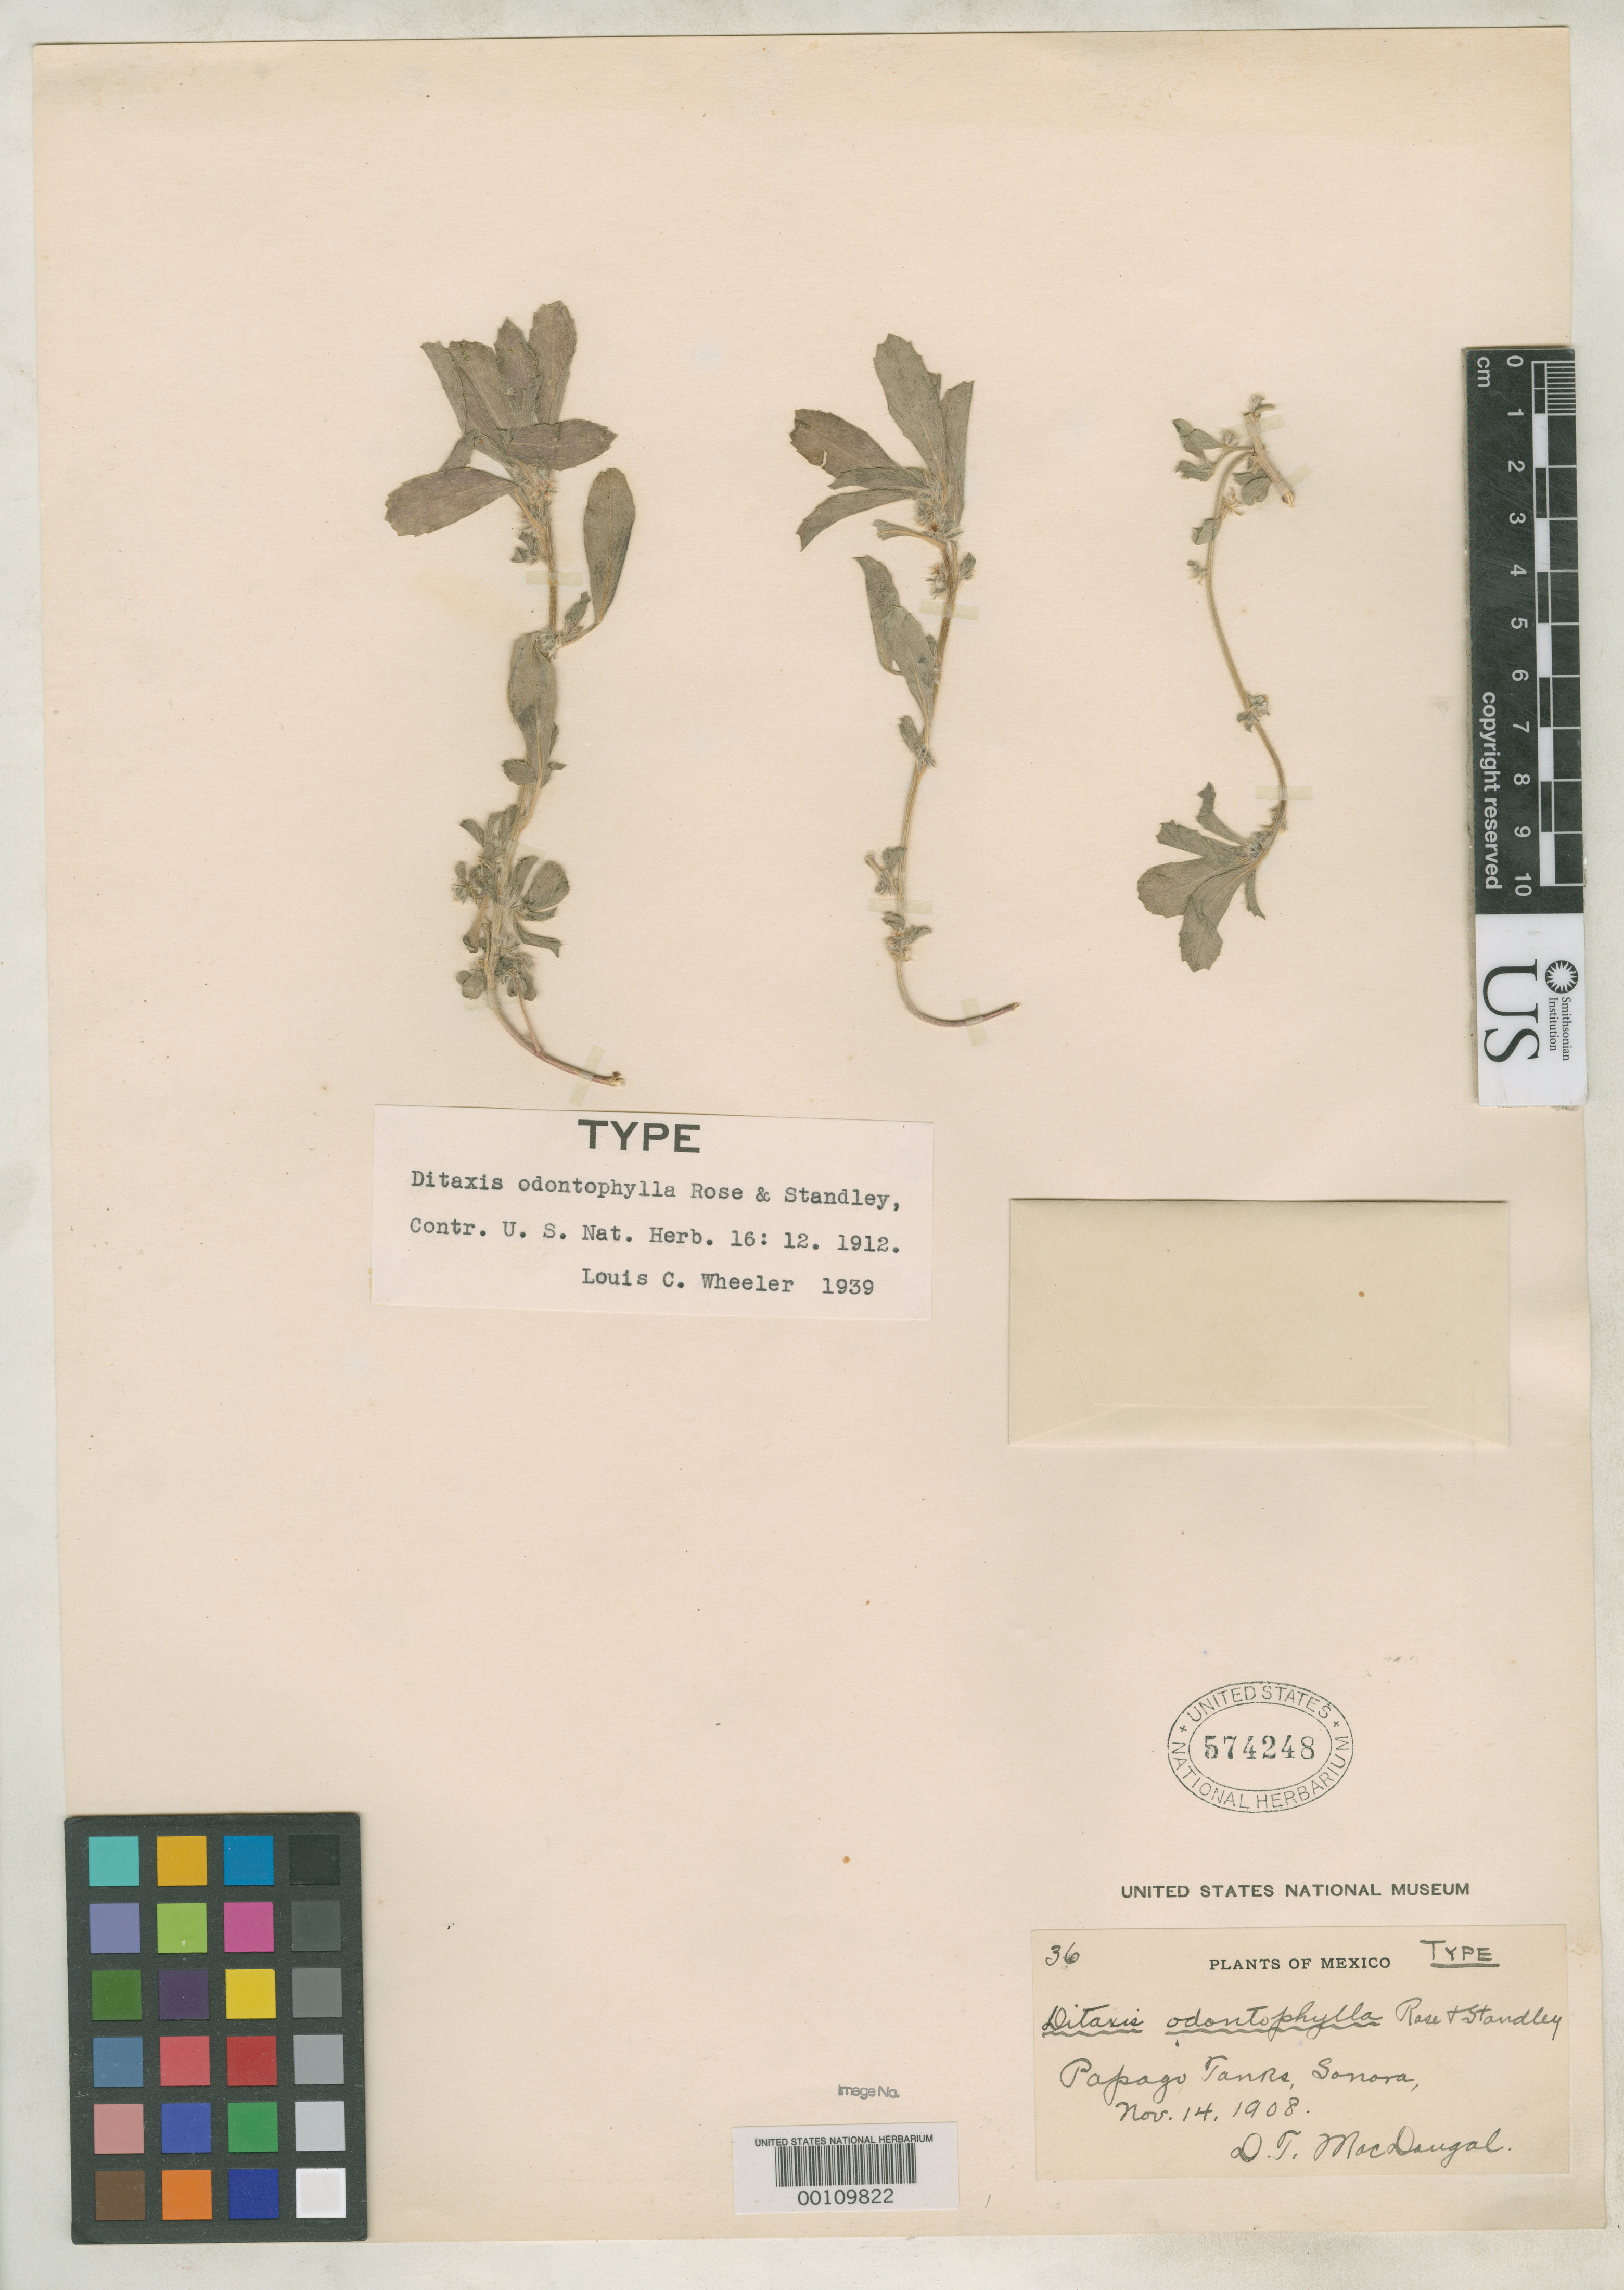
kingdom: Plantae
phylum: Tracheophyta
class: Magnoliopsida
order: Malpighiales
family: Euphorbiaceae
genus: Ditaxis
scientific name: Ditaxis odontophylla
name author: Rose & Standl.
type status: Holotype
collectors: D. T. MacDougal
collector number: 36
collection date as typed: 14 Nov 1908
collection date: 1908-11-14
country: Mexico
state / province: Sonora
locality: Papago Tanks.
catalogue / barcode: US 574248